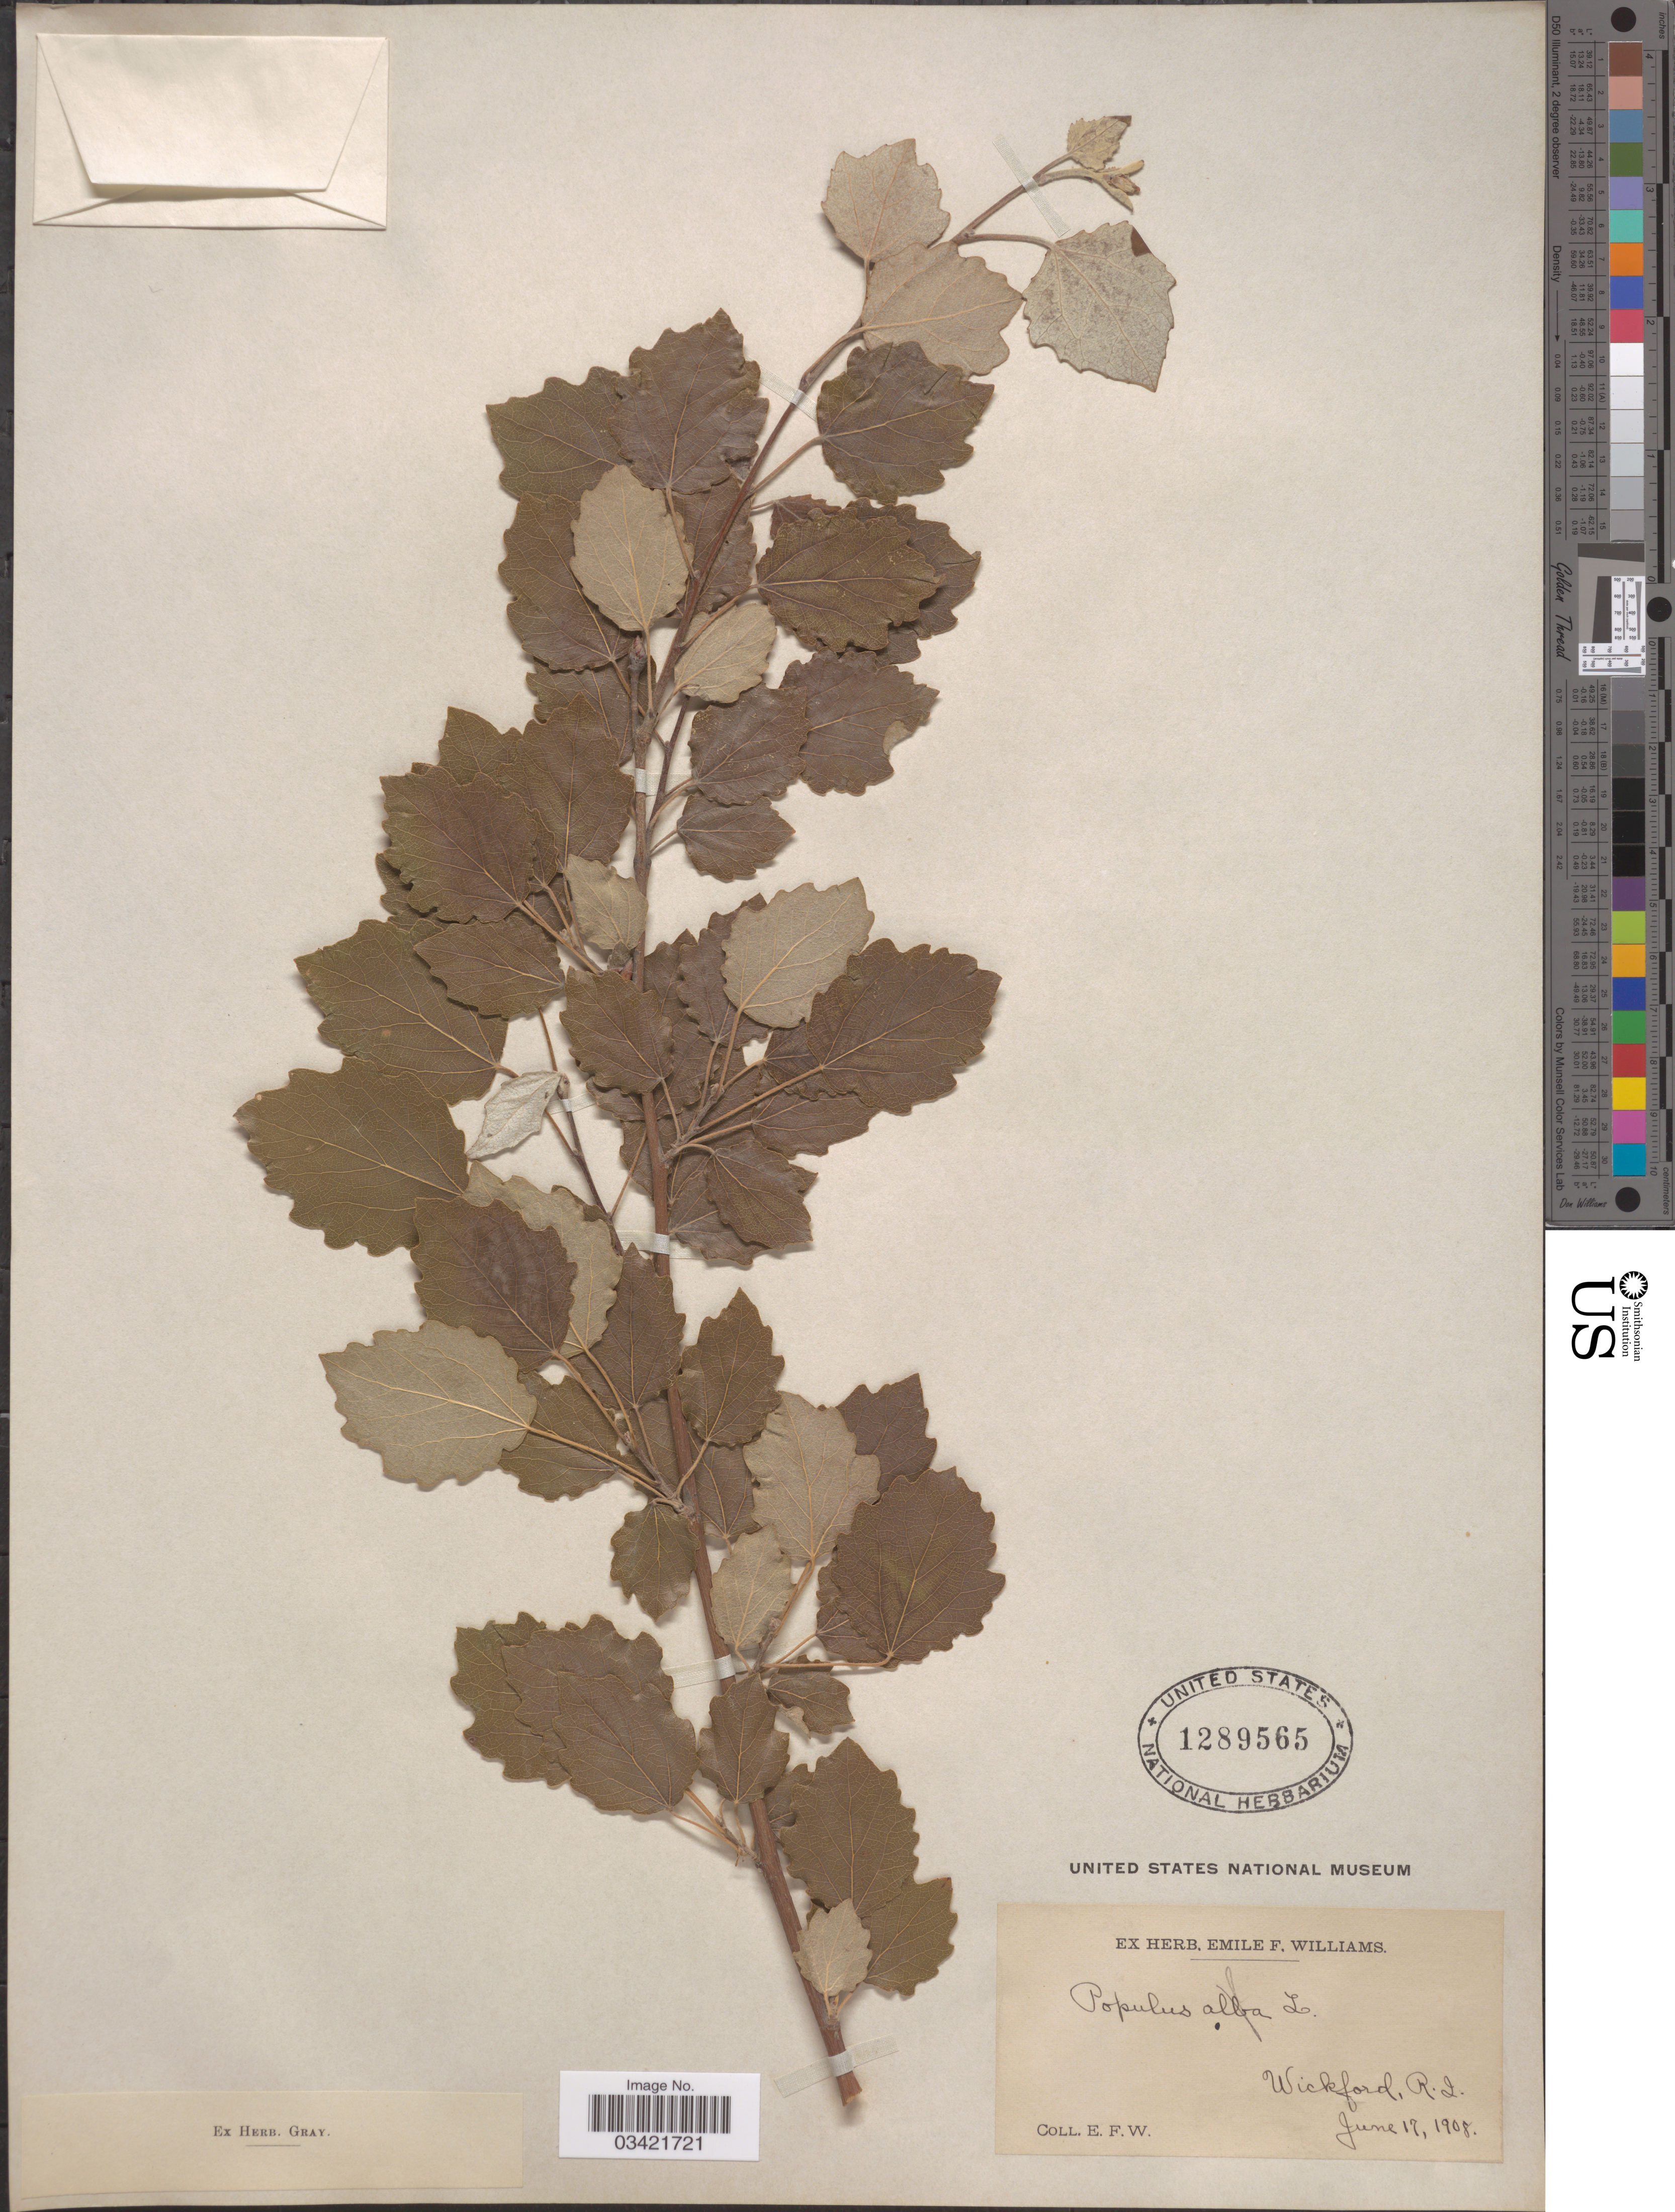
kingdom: Plantae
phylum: Tracheophyta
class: Magnoliopsida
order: Malpighiales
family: Salicaceae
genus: Populus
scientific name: Populus x canescens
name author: (Aiton) Sm.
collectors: E. F. Williams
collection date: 1908-06-17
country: United States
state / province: Rhode Island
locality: Wickford.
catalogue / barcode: US 1289565